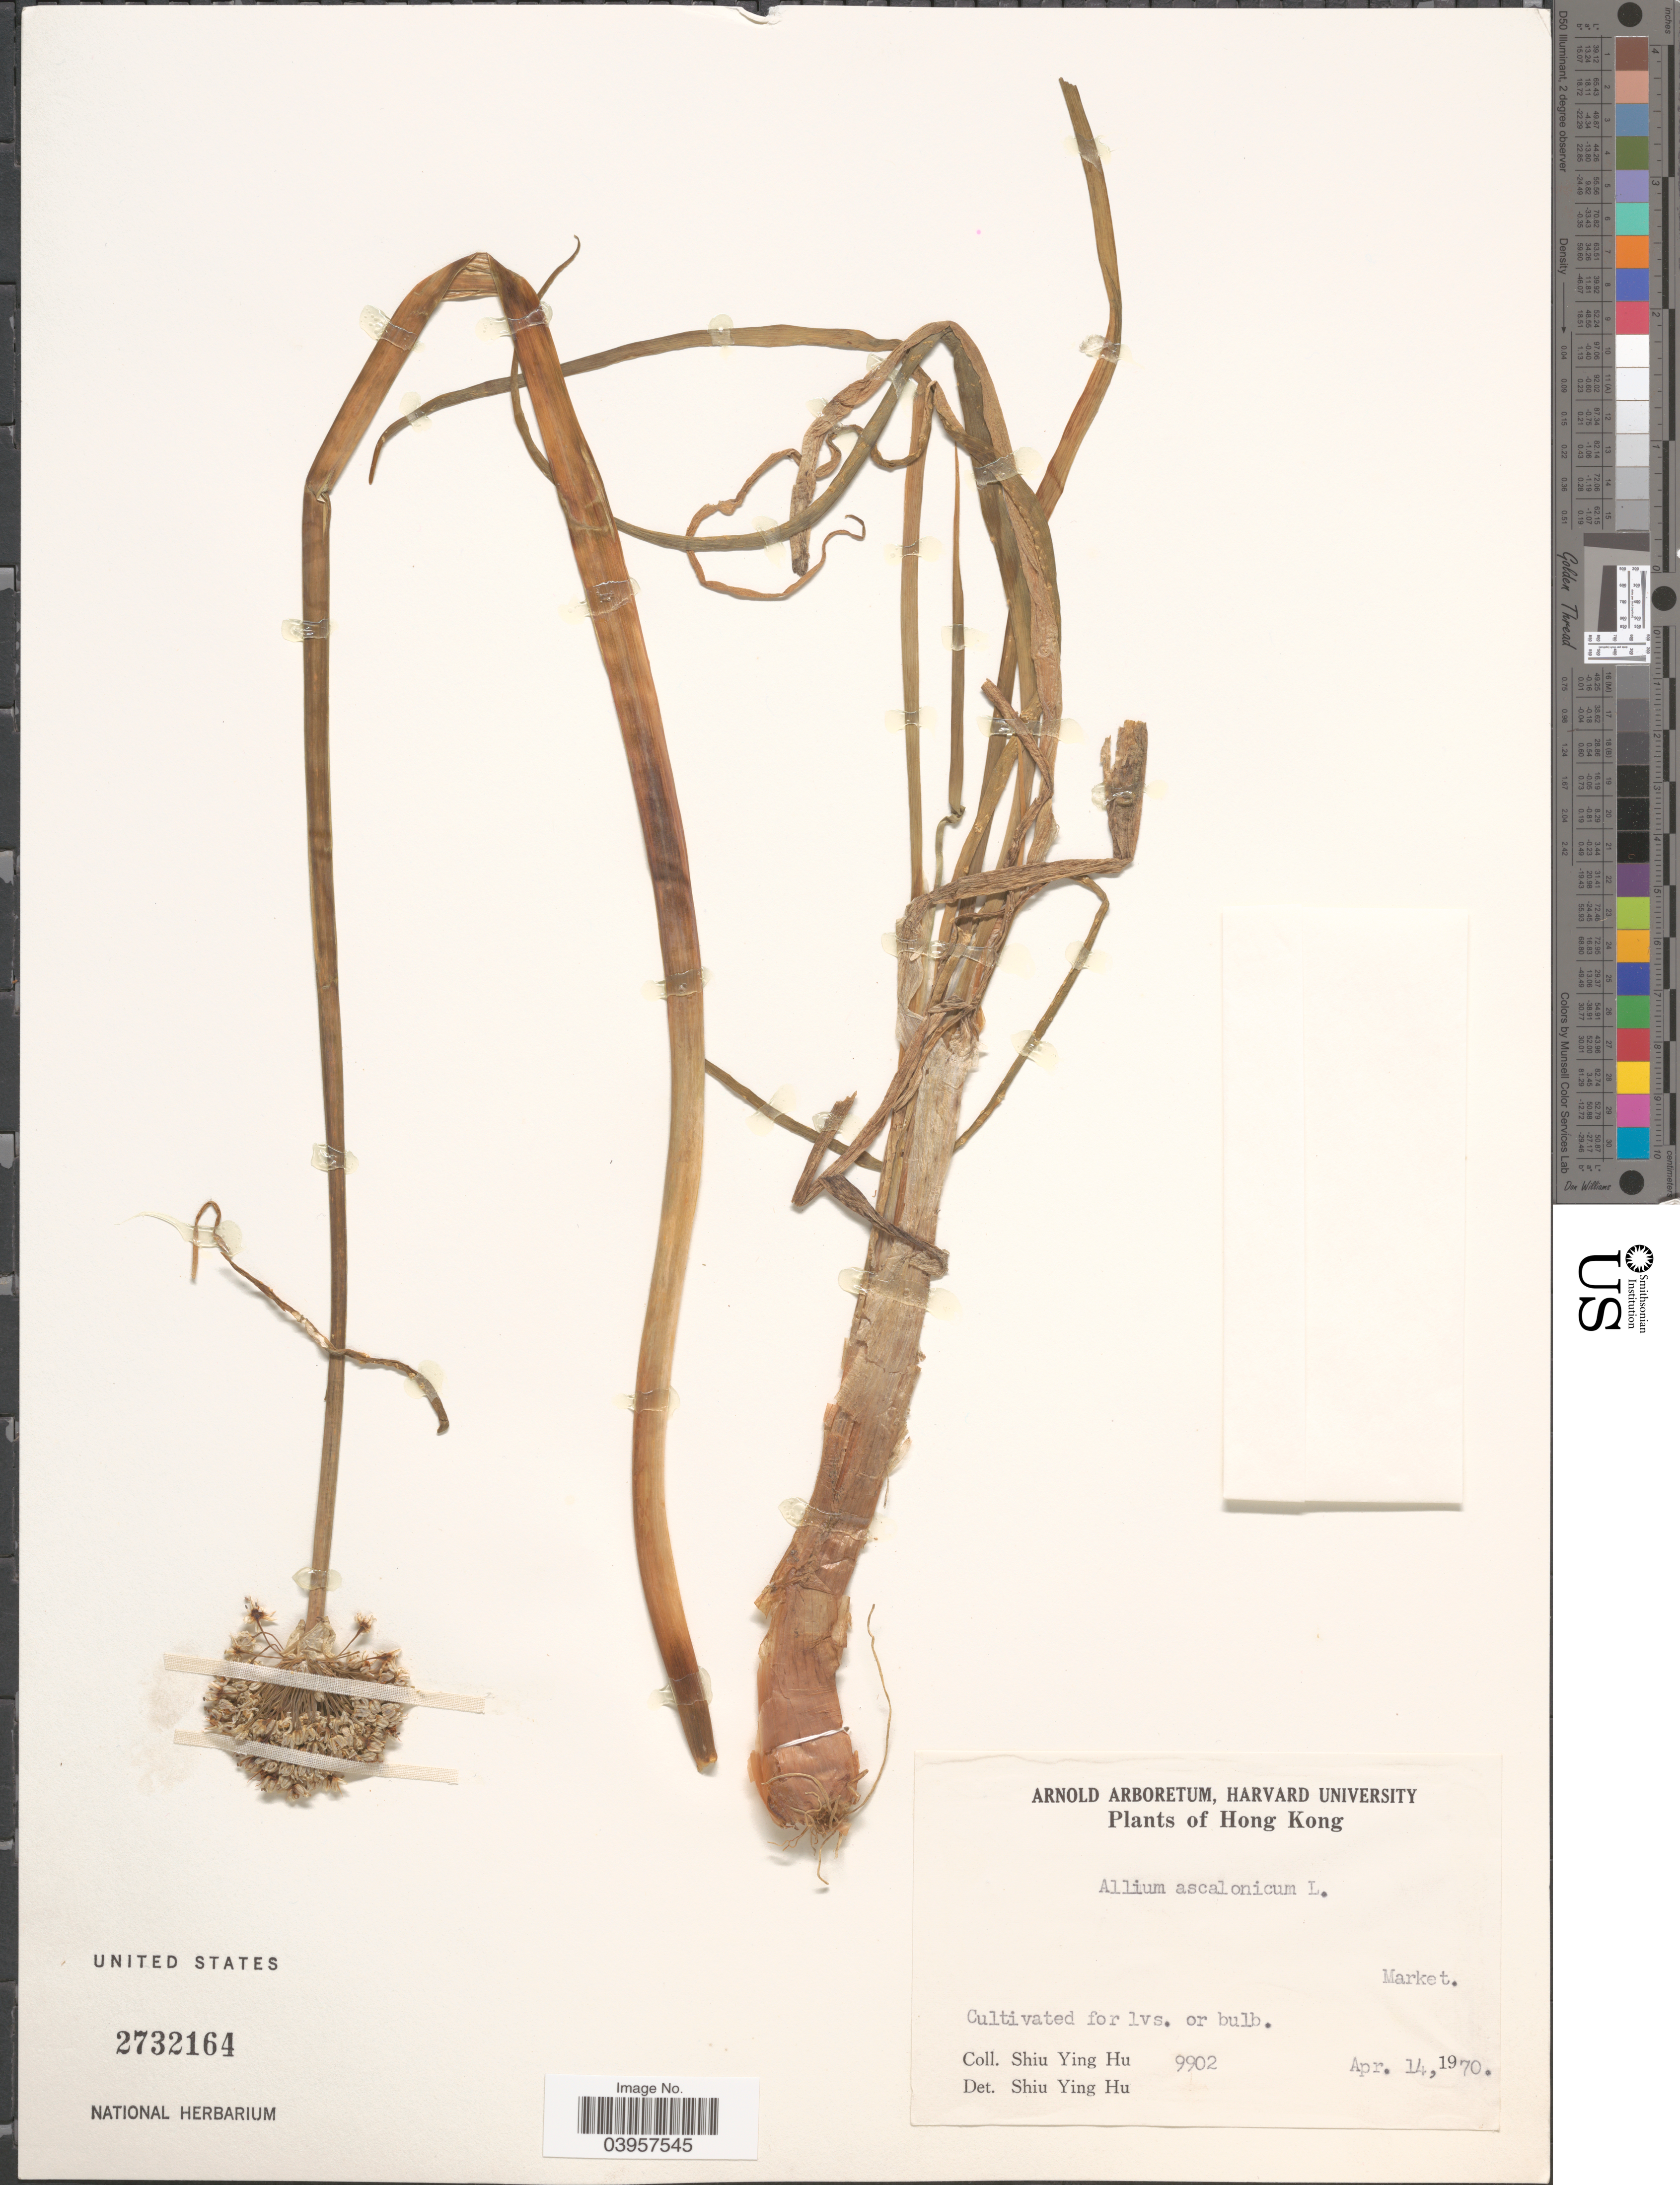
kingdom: Plantae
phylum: Tracheophyta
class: Liliopsida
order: Asparagales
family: Amaryllidaceae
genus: Allium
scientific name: Allium ascalonicum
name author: L.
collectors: S. Y. Hu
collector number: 9902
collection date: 1970-04-14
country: China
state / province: Hong Kong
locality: Market.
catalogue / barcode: US 2732164